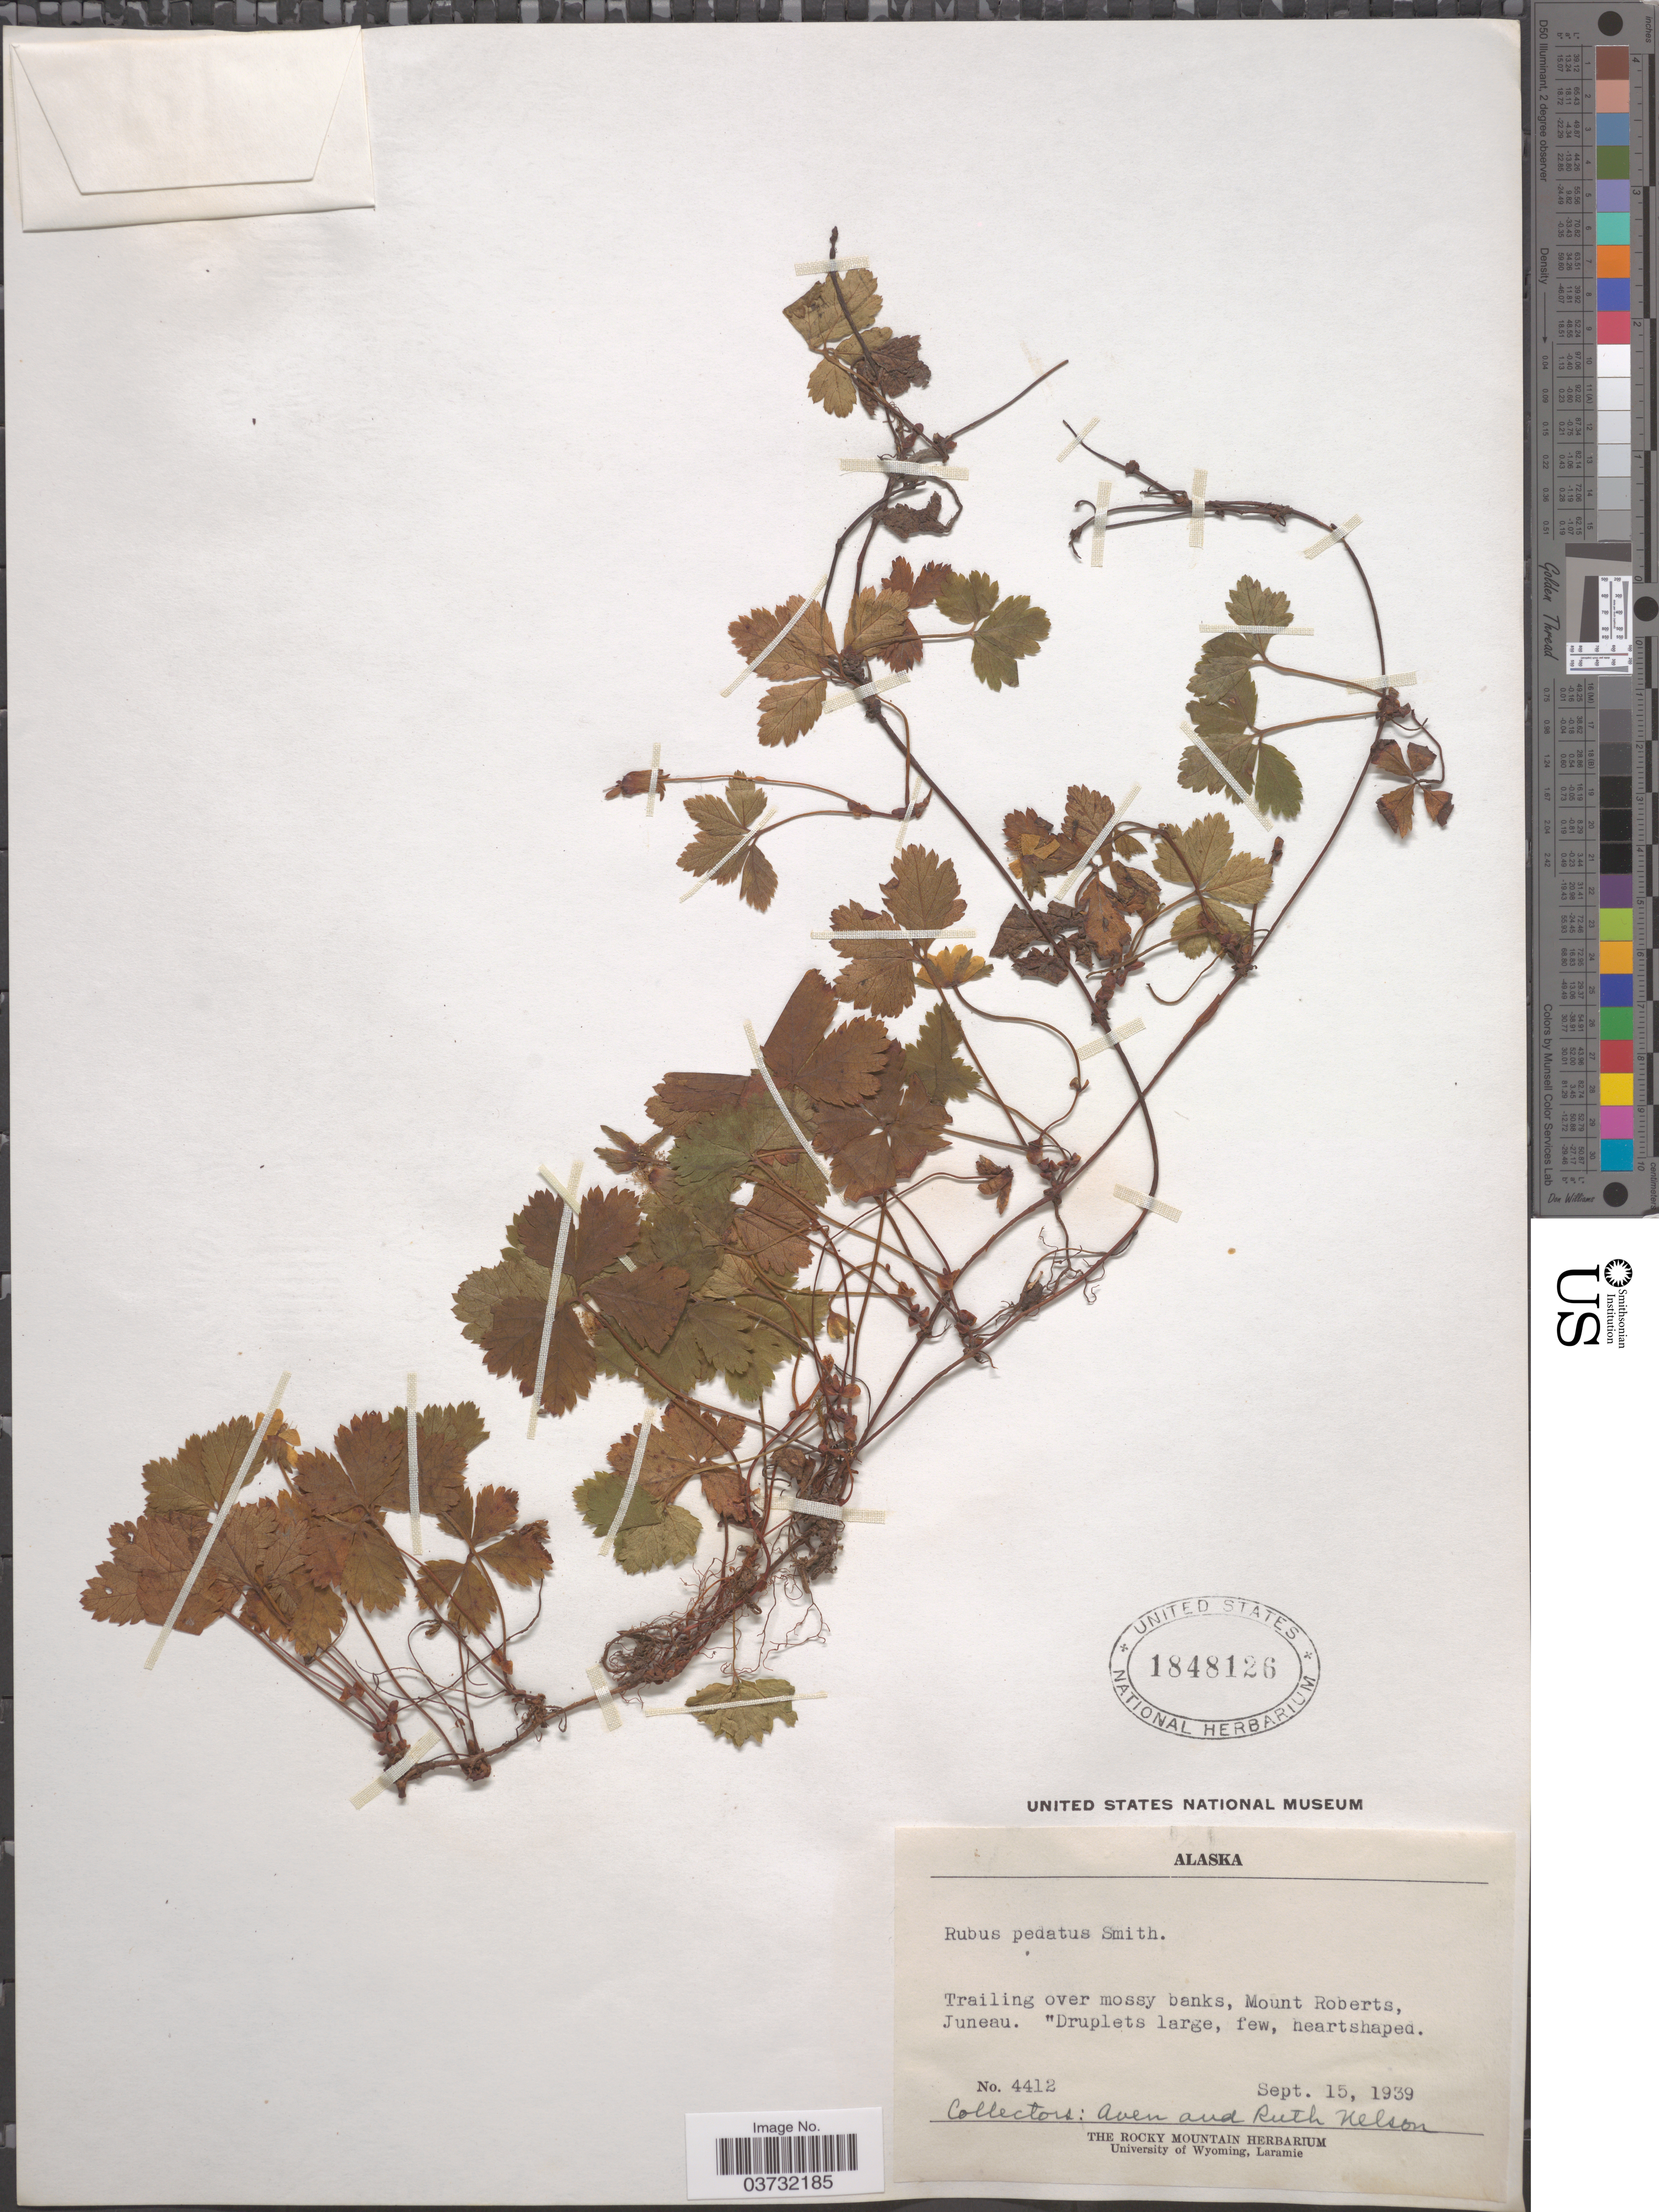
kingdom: Plantae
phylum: Tracheophyta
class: Magnoliopsida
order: Rosales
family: Rosaceae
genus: Rubus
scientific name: Rubus pedatus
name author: Sm.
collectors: A. Nelson & R. A. Nelson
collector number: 4412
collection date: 1939-09-15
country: United States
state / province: Alaska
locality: Mount Roberts, Juneau.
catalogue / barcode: US 1848126